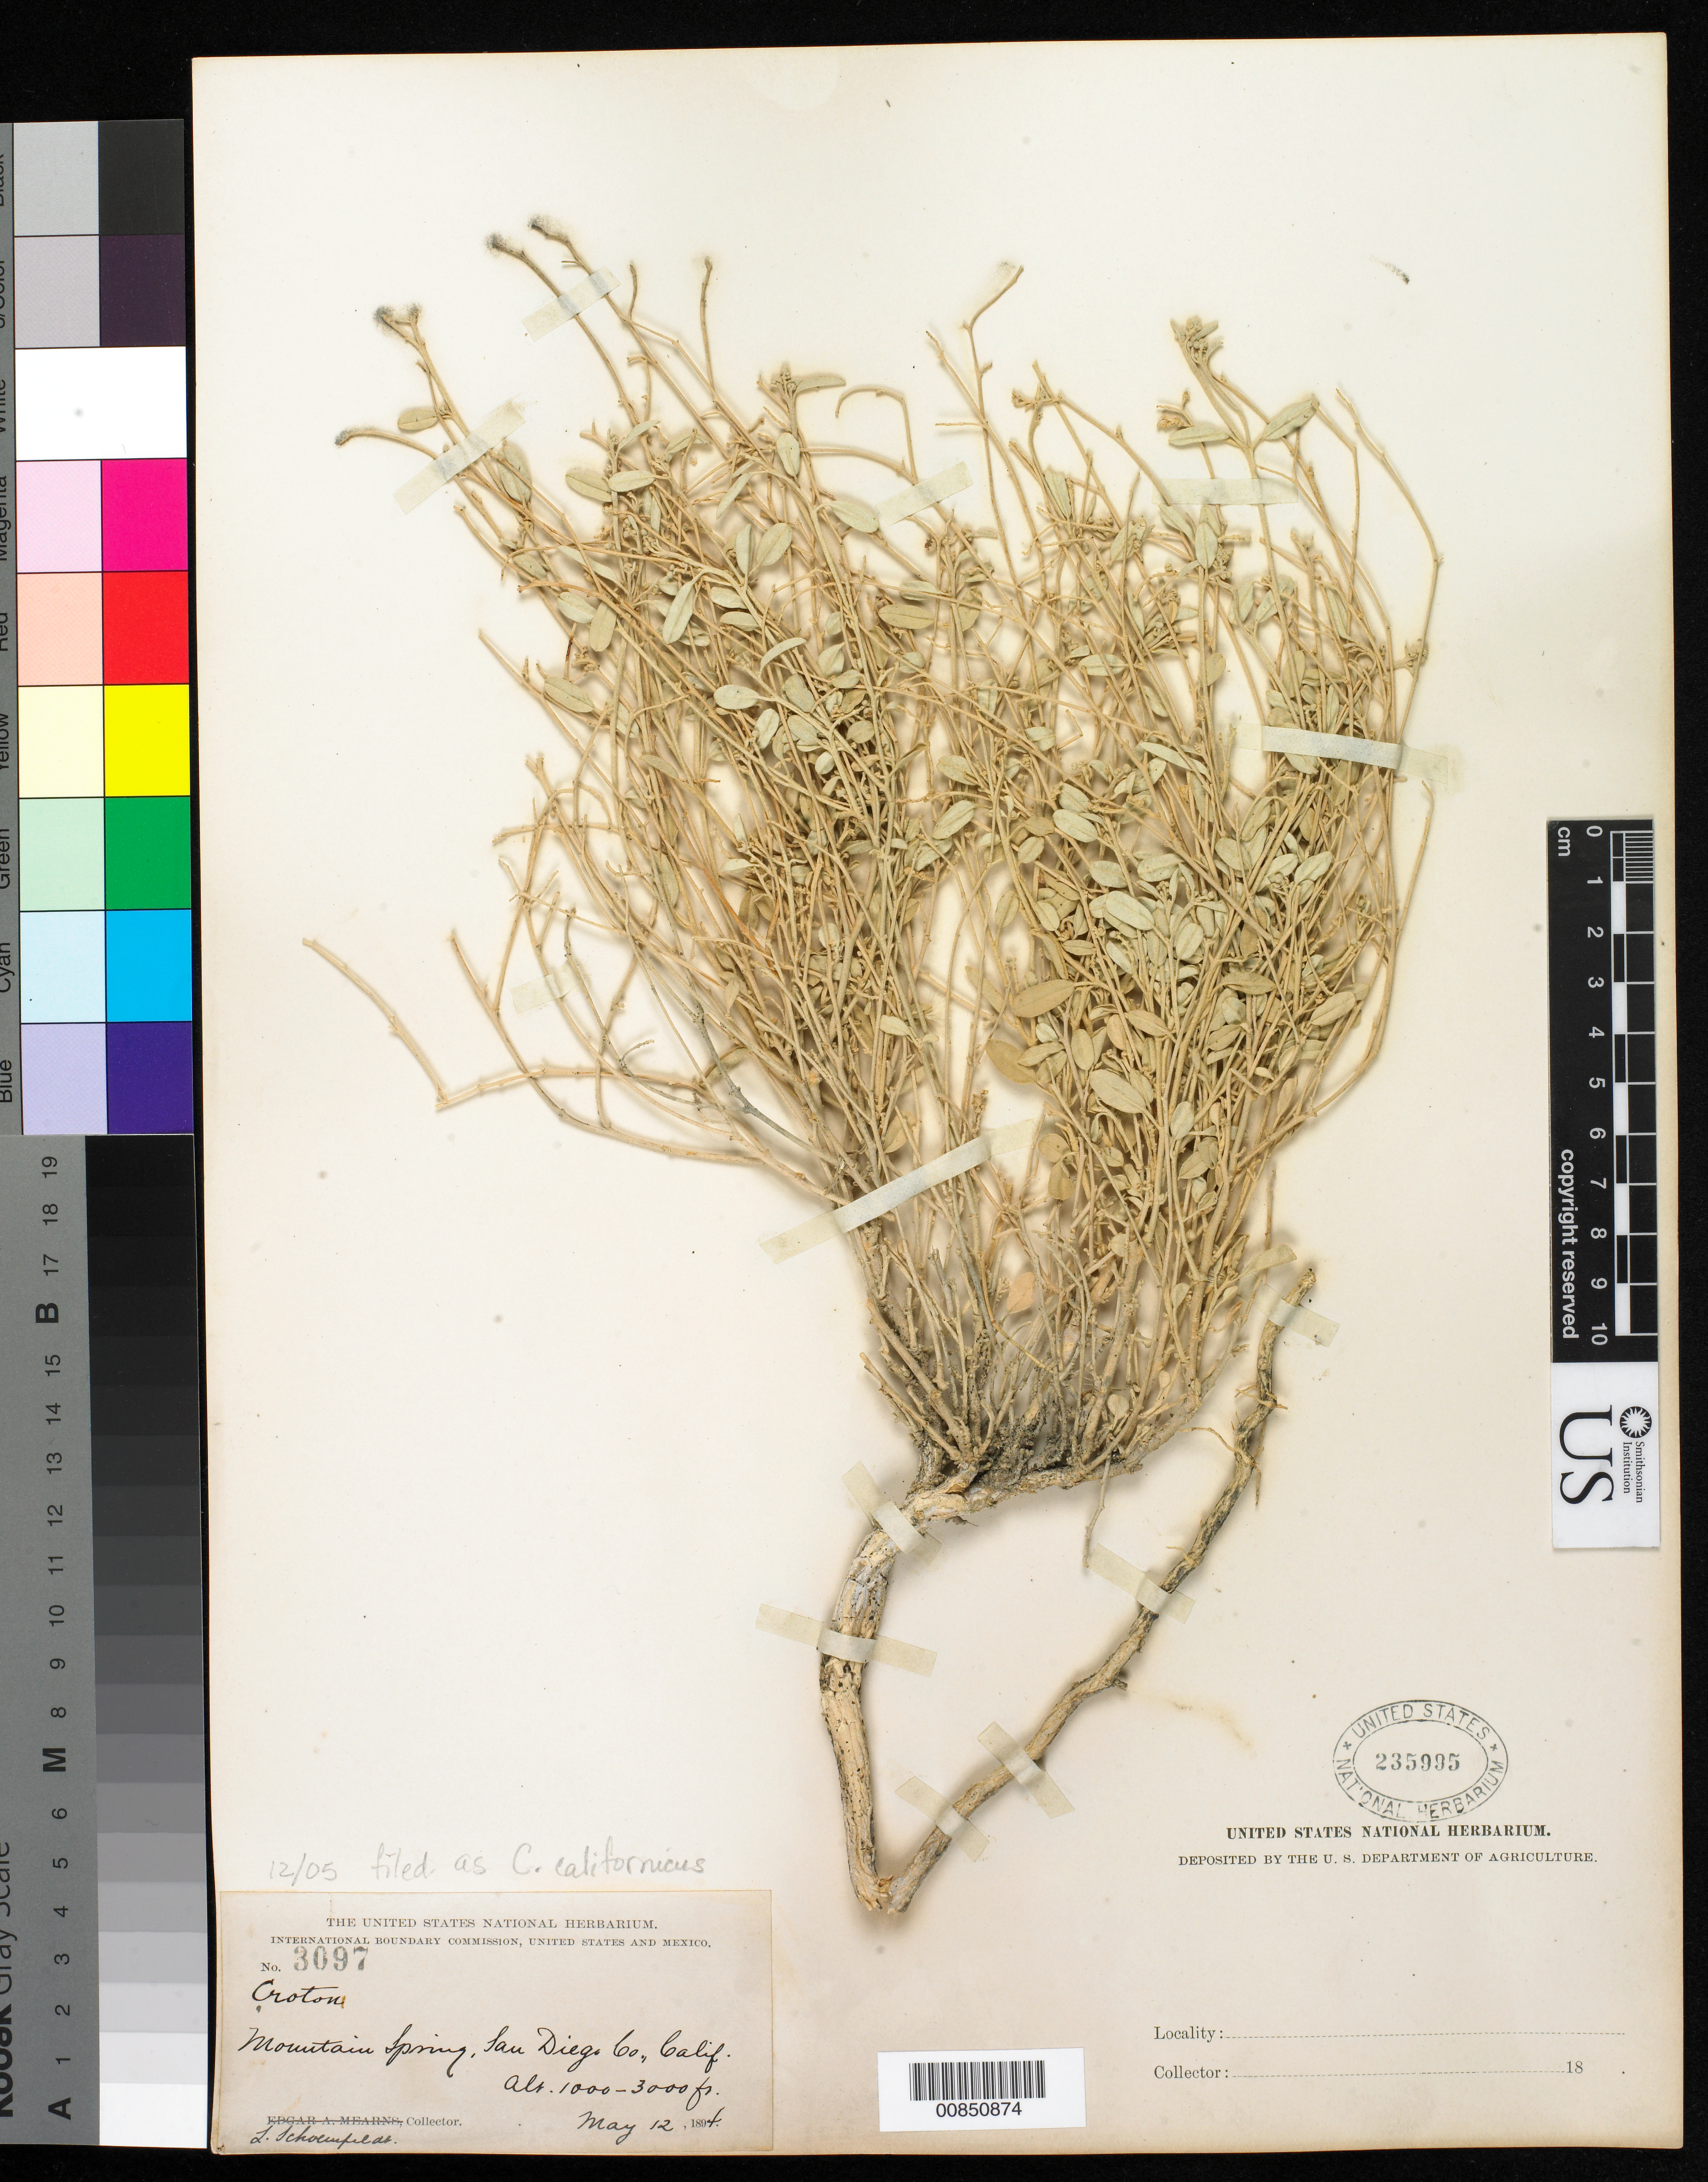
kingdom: Plantae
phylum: Tracheophyta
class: Magnoliopsida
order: Malpighiales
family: Euphorbiaceae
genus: Croton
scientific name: Croton californicus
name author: Müll. Arg.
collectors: L. Schoenfeldt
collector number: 3097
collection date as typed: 12 May 1894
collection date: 1894-05-12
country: United States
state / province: California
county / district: San Diego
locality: Mountain Spring, San Diego County, California.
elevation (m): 305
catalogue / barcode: US 235995